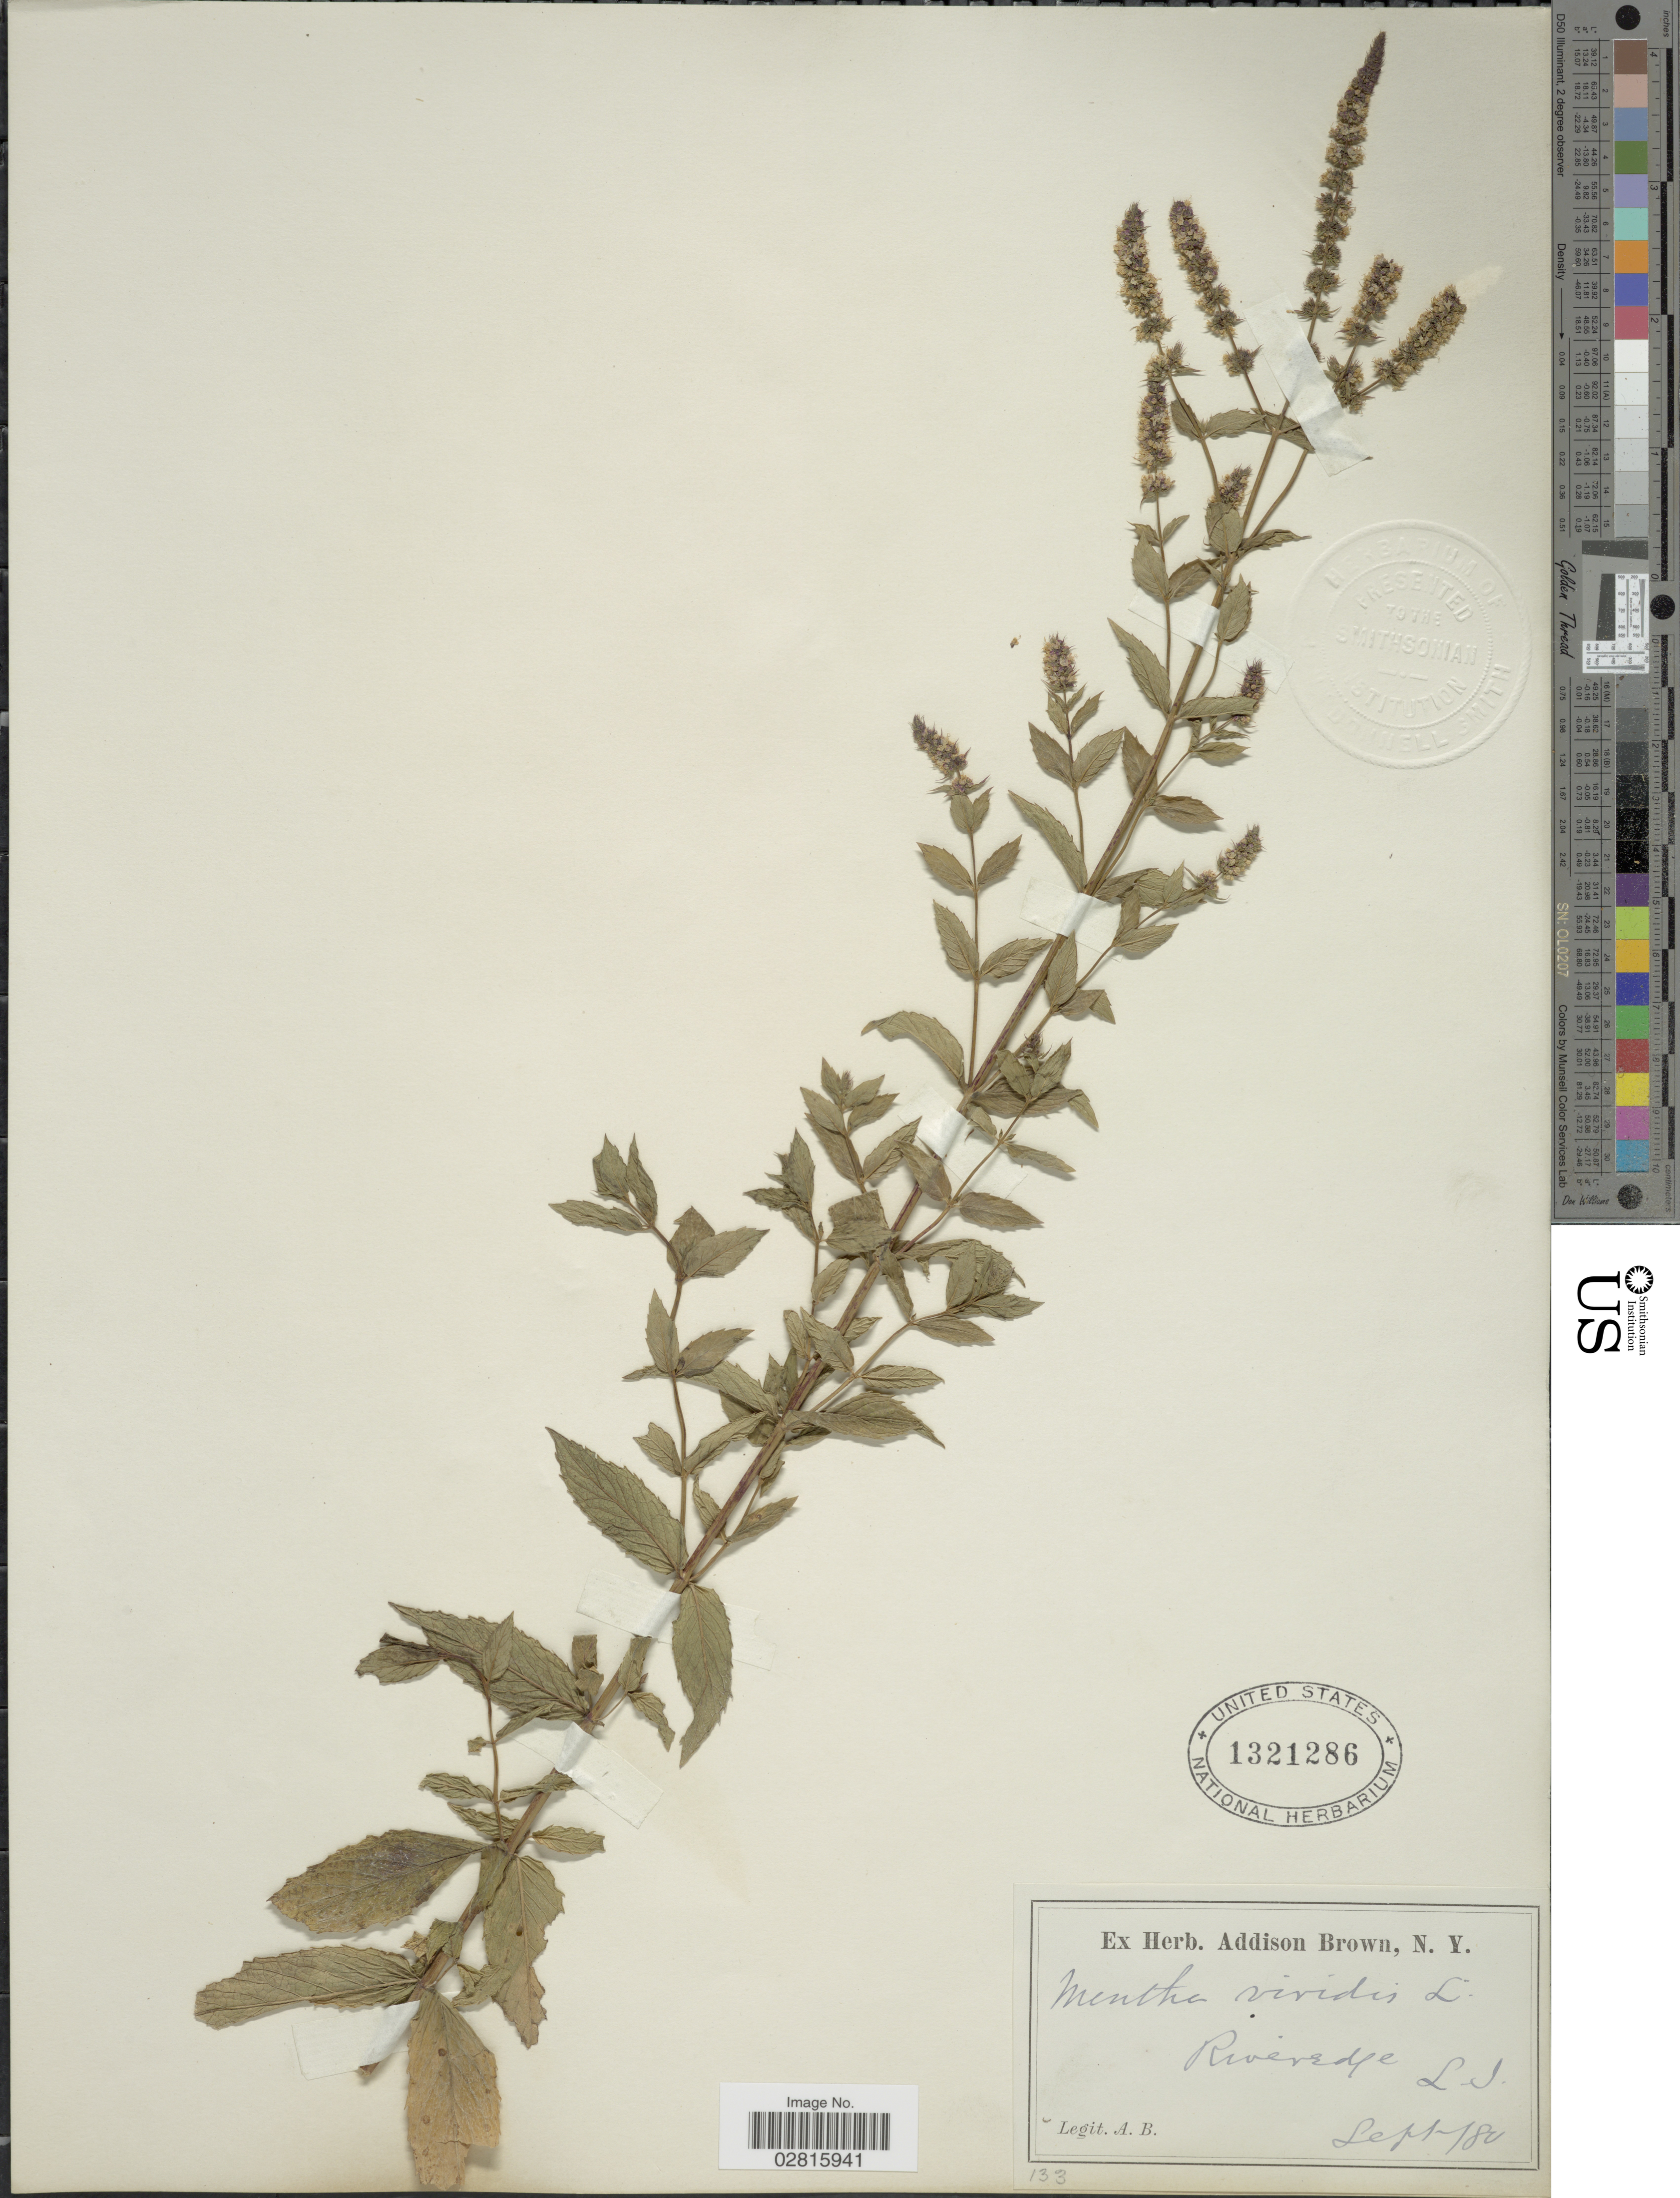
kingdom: Plantae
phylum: Tracheophyta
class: Magnoliopsida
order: Lamiales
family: Lamiaceae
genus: Mentha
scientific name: Mentha viridis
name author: (L.) L.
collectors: A. Brown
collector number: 132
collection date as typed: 18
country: United States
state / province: New York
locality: Riveredge, L-I.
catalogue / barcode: US 1321286